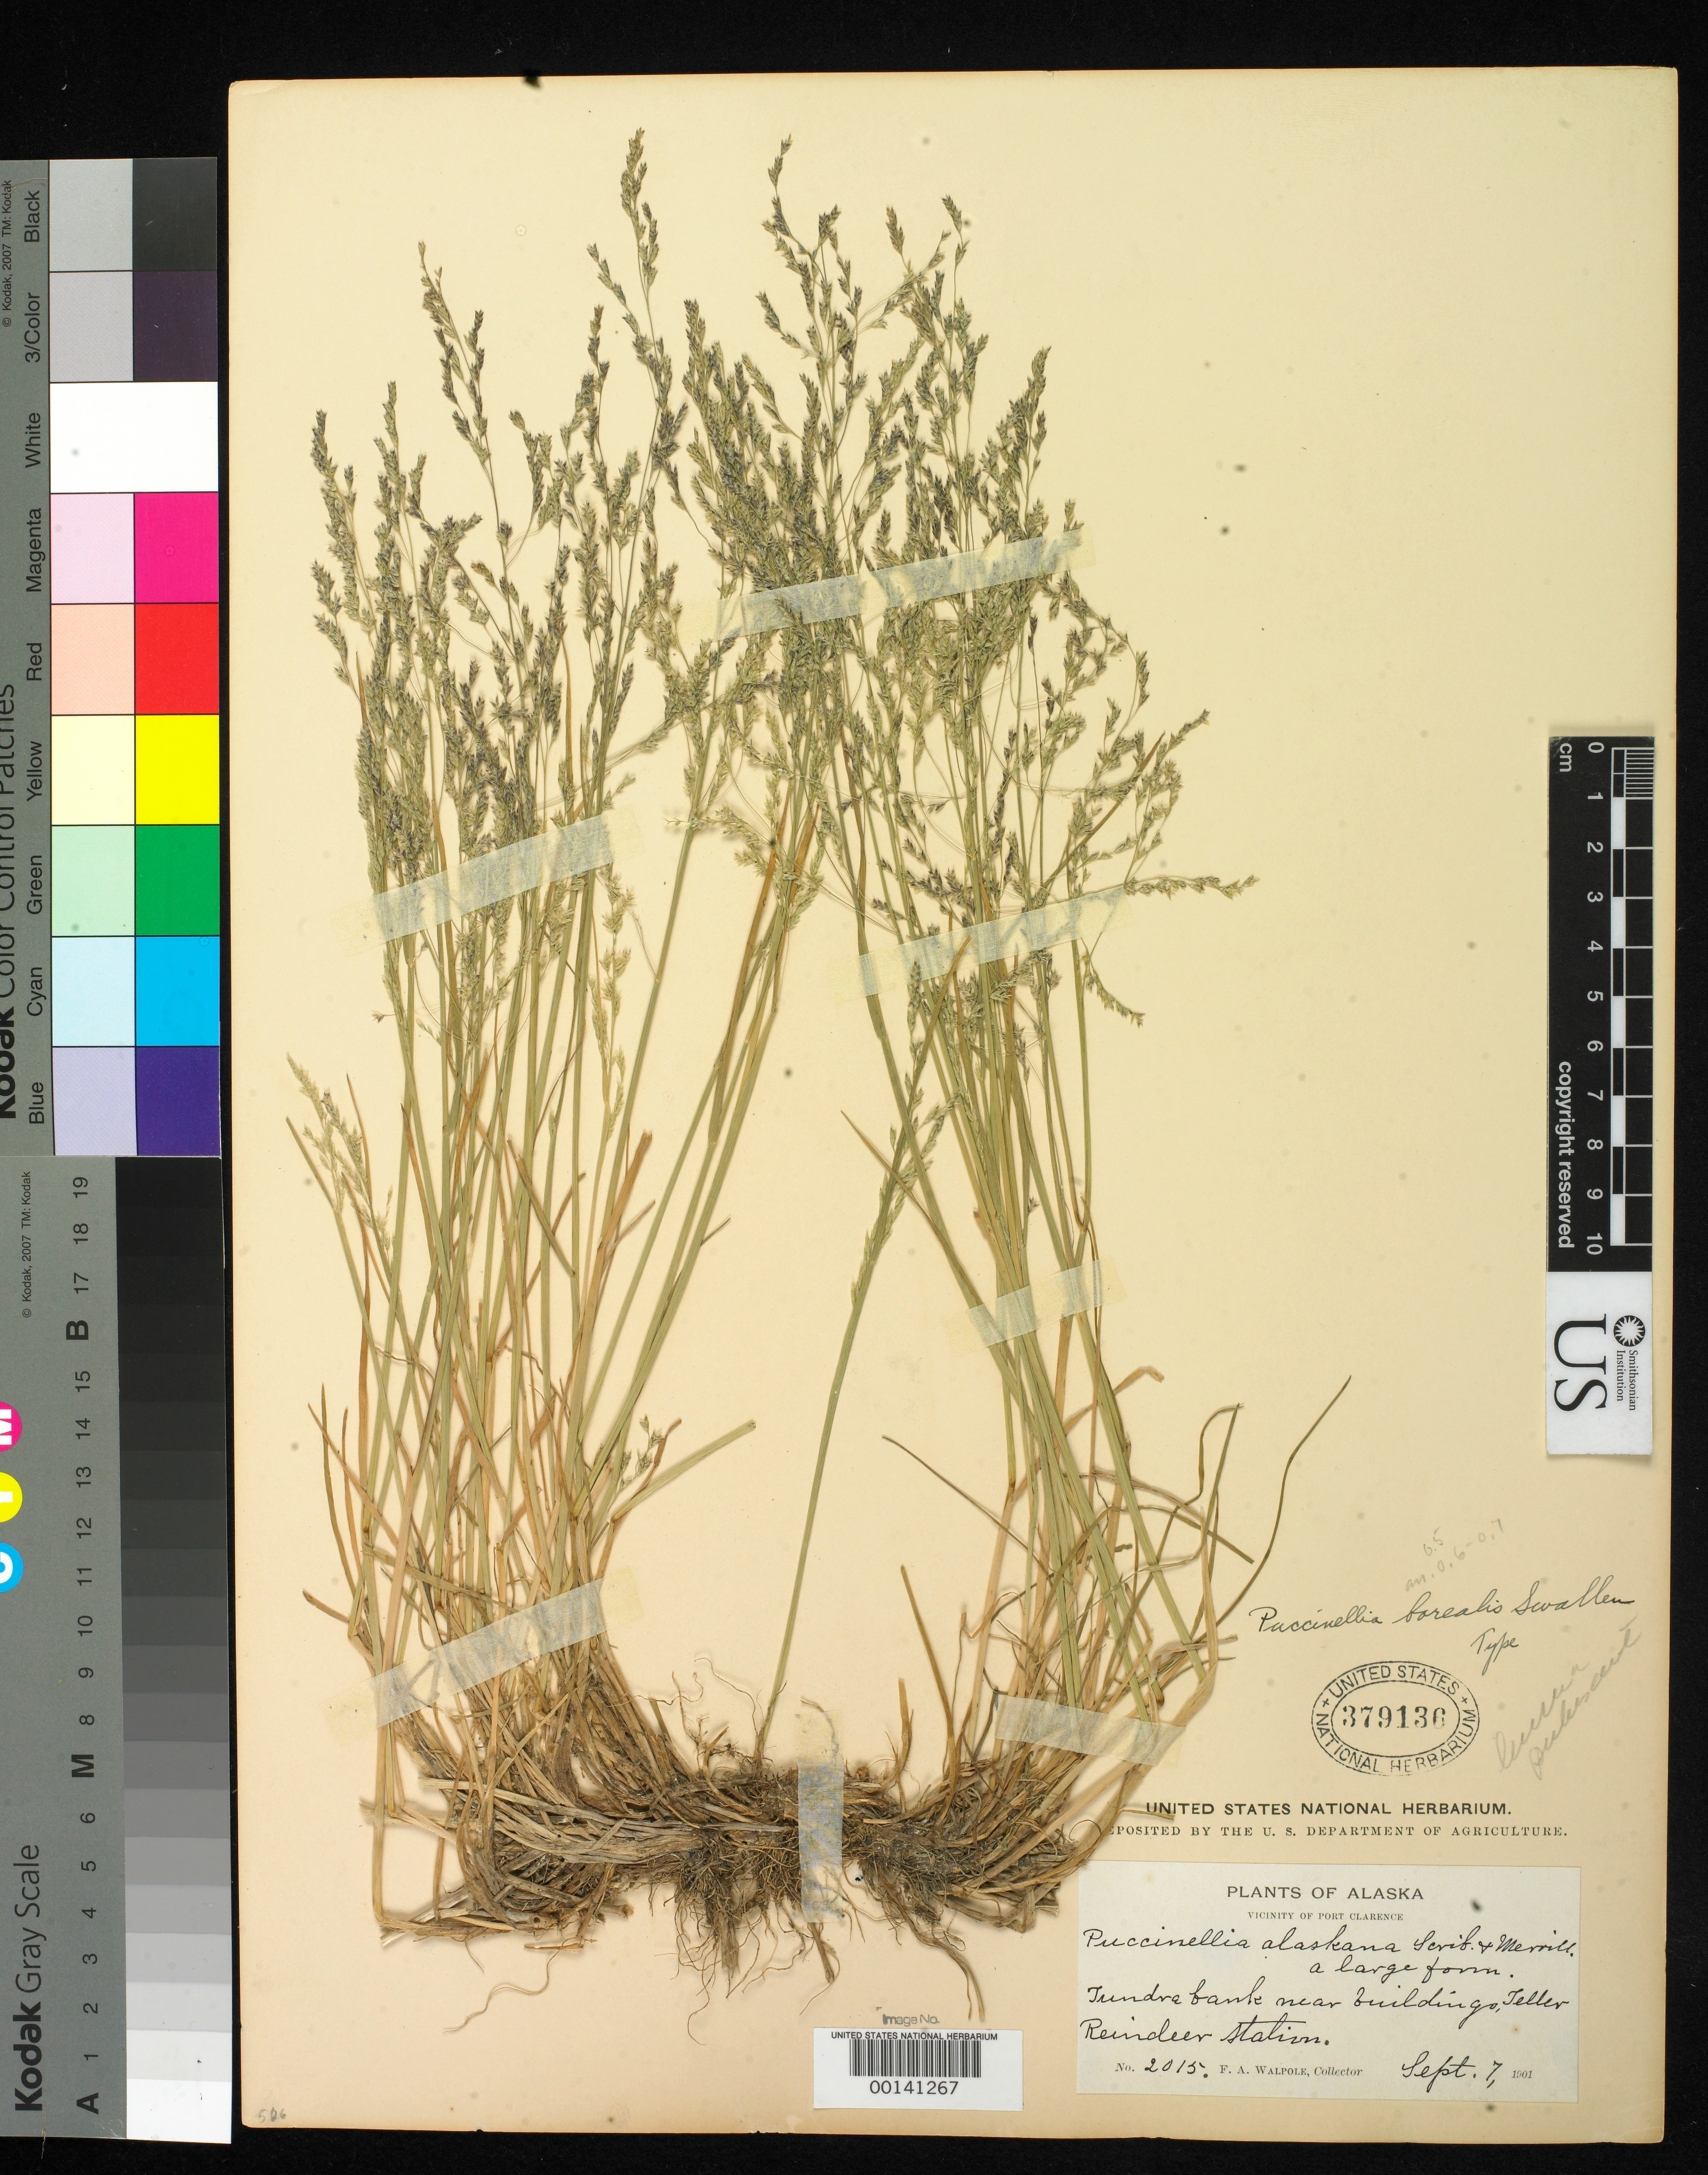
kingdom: Plantae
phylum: Tracheophyta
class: Liliopsida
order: Poales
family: Poaceae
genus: Puccinellia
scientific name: Puccinellia borealis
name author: Swallen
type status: Holotype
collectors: F. Walpole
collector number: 2015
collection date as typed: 07 Sep 1901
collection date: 1901-09-07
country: United States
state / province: Alaska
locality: Port Clarence, Teller Reindeer Station.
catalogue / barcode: US 379136